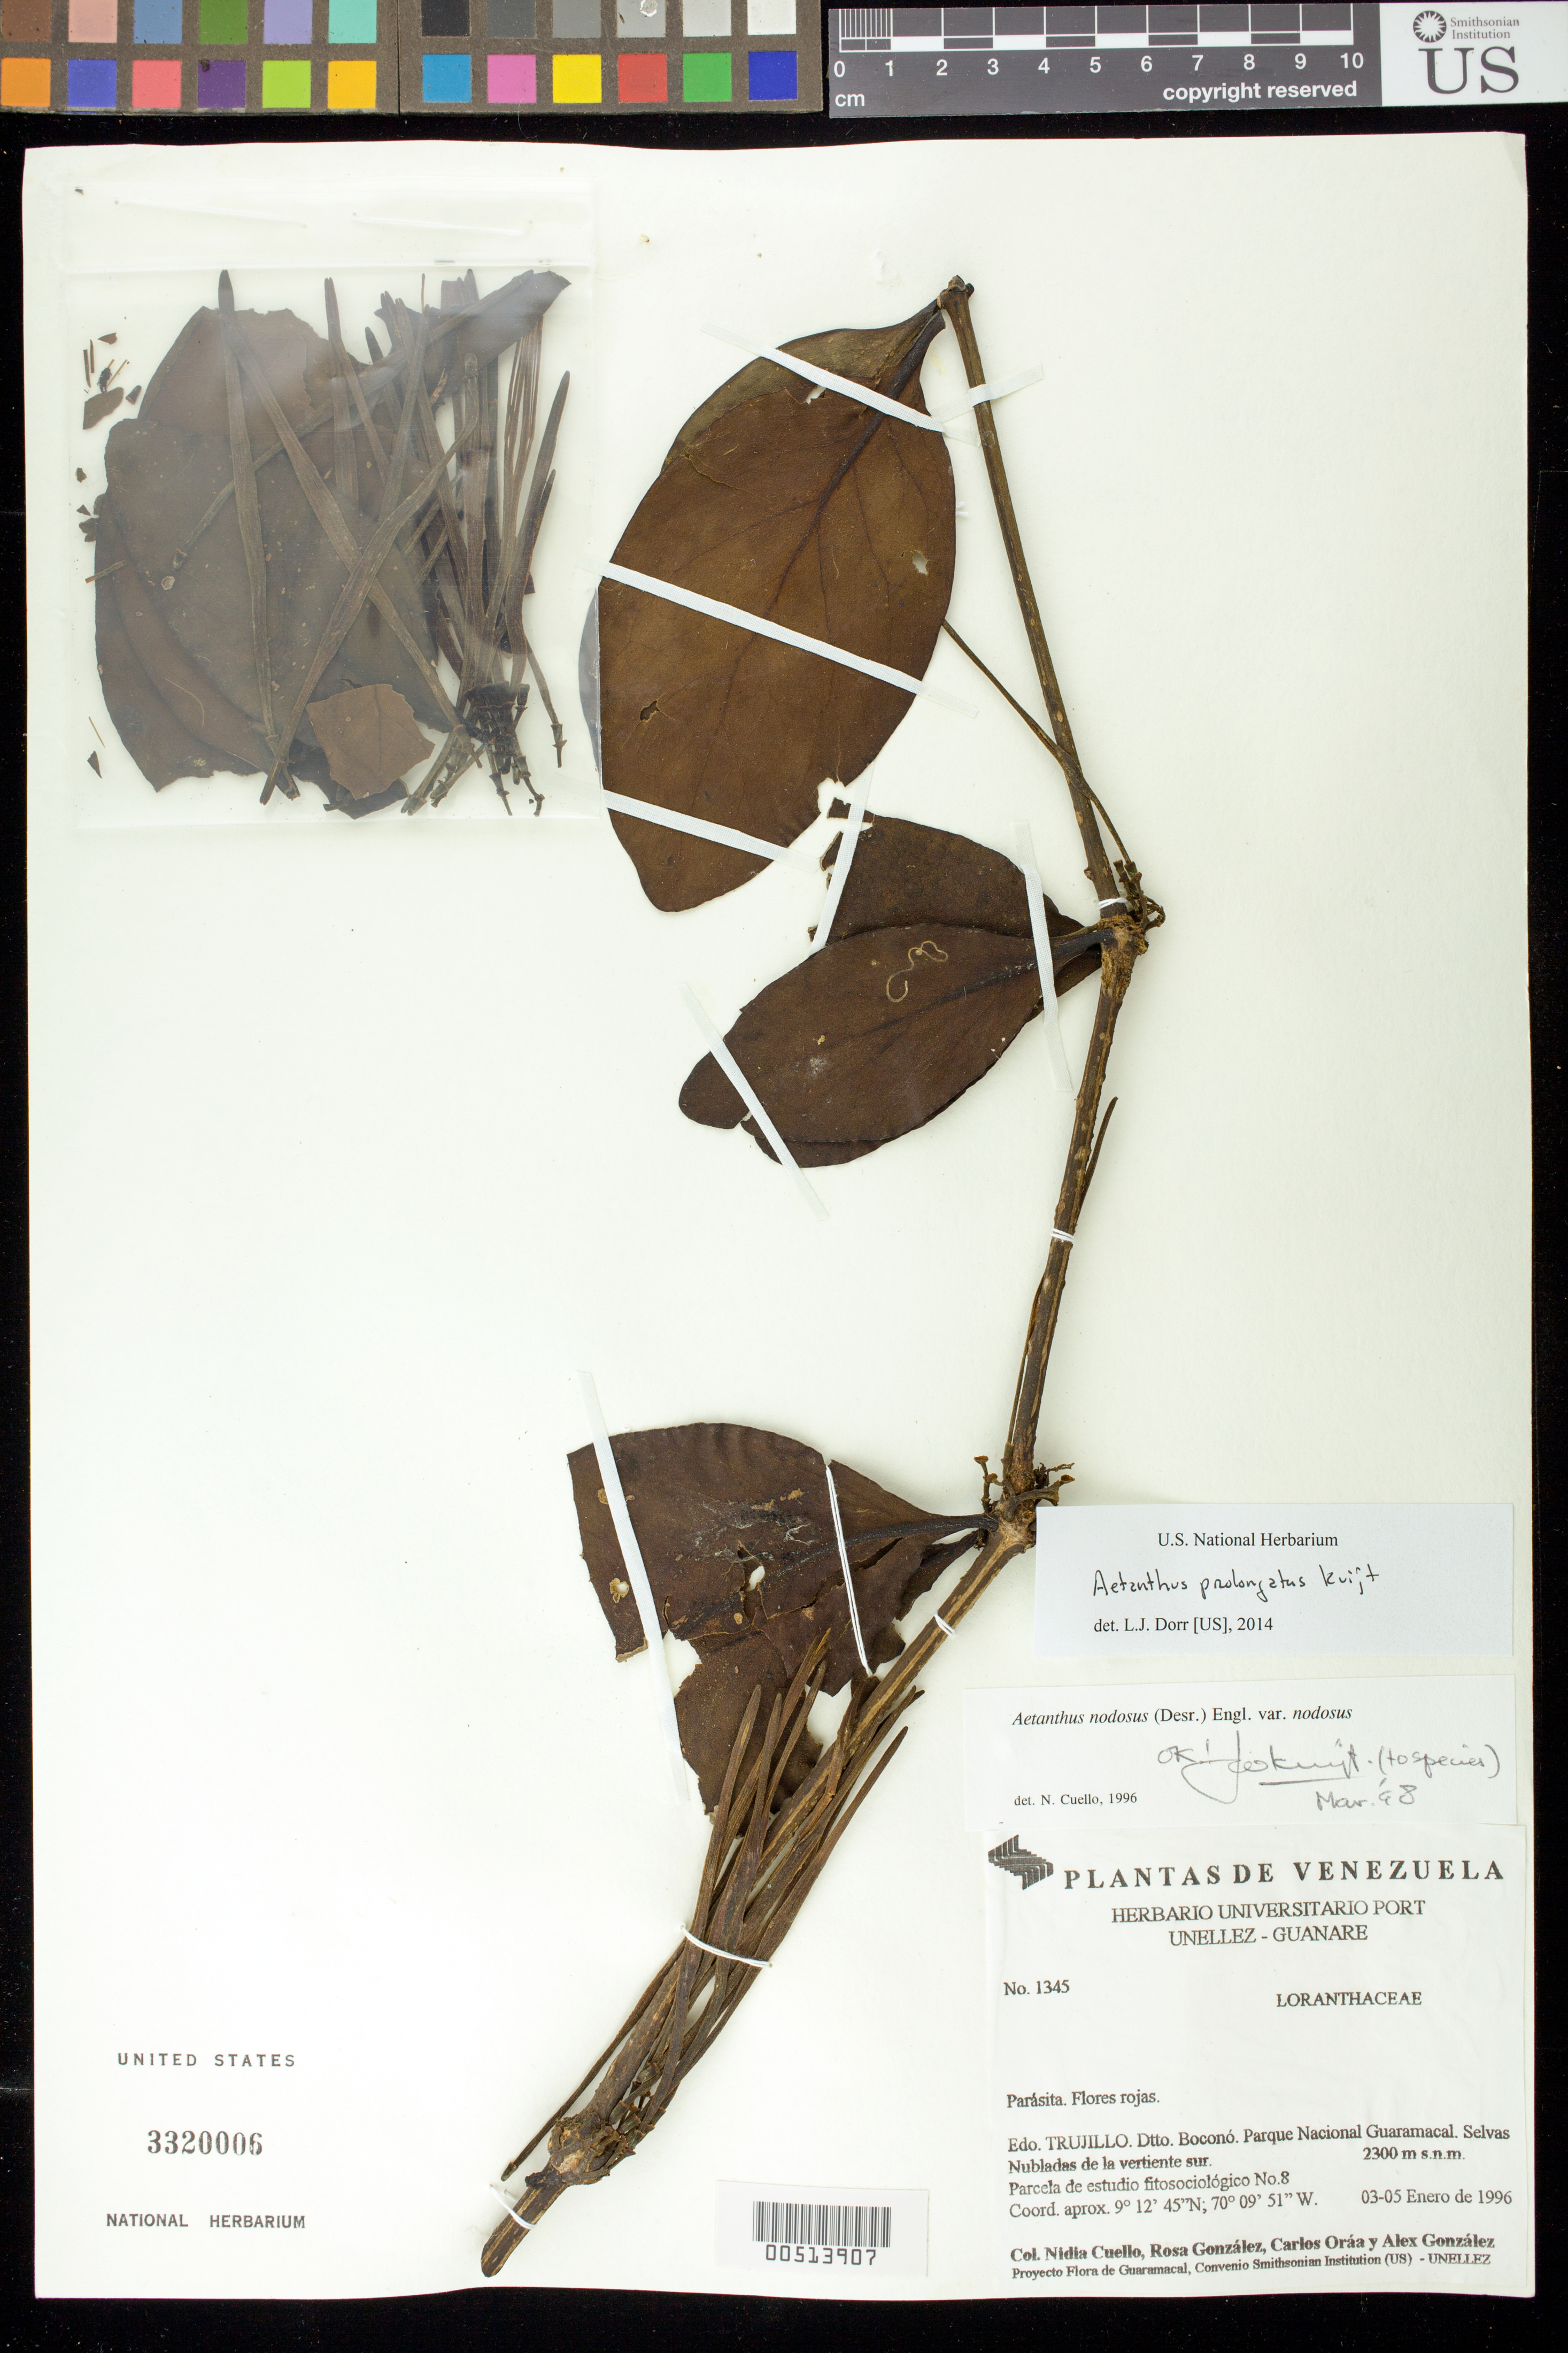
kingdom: Plantae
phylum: Tracheophyta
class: Magnoliopsida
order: Santalales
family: Loranthaceae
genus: Aetanthus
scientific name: Aetanthus prolongatus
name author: Kuijt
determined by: Dorr, L. J., (BOT), Smithsonian Institution - National Museum of Natural History (UNITED STATES)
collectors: N. L. Cuello, R. González, C. Oráa & A. Gonzáles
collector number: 1345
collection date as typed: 03 Jan 1996 to 05 Jan 1996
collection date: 1996-01-03/1996-01-05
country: Venezuela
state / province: Trujillo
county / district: Boconó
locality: Parque Nacional Guaramacal, vertiente S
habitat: Selva Nubladas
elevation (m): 2300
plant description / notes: MICH, MO, PORT, US, UVIC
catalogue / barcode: US 3320006